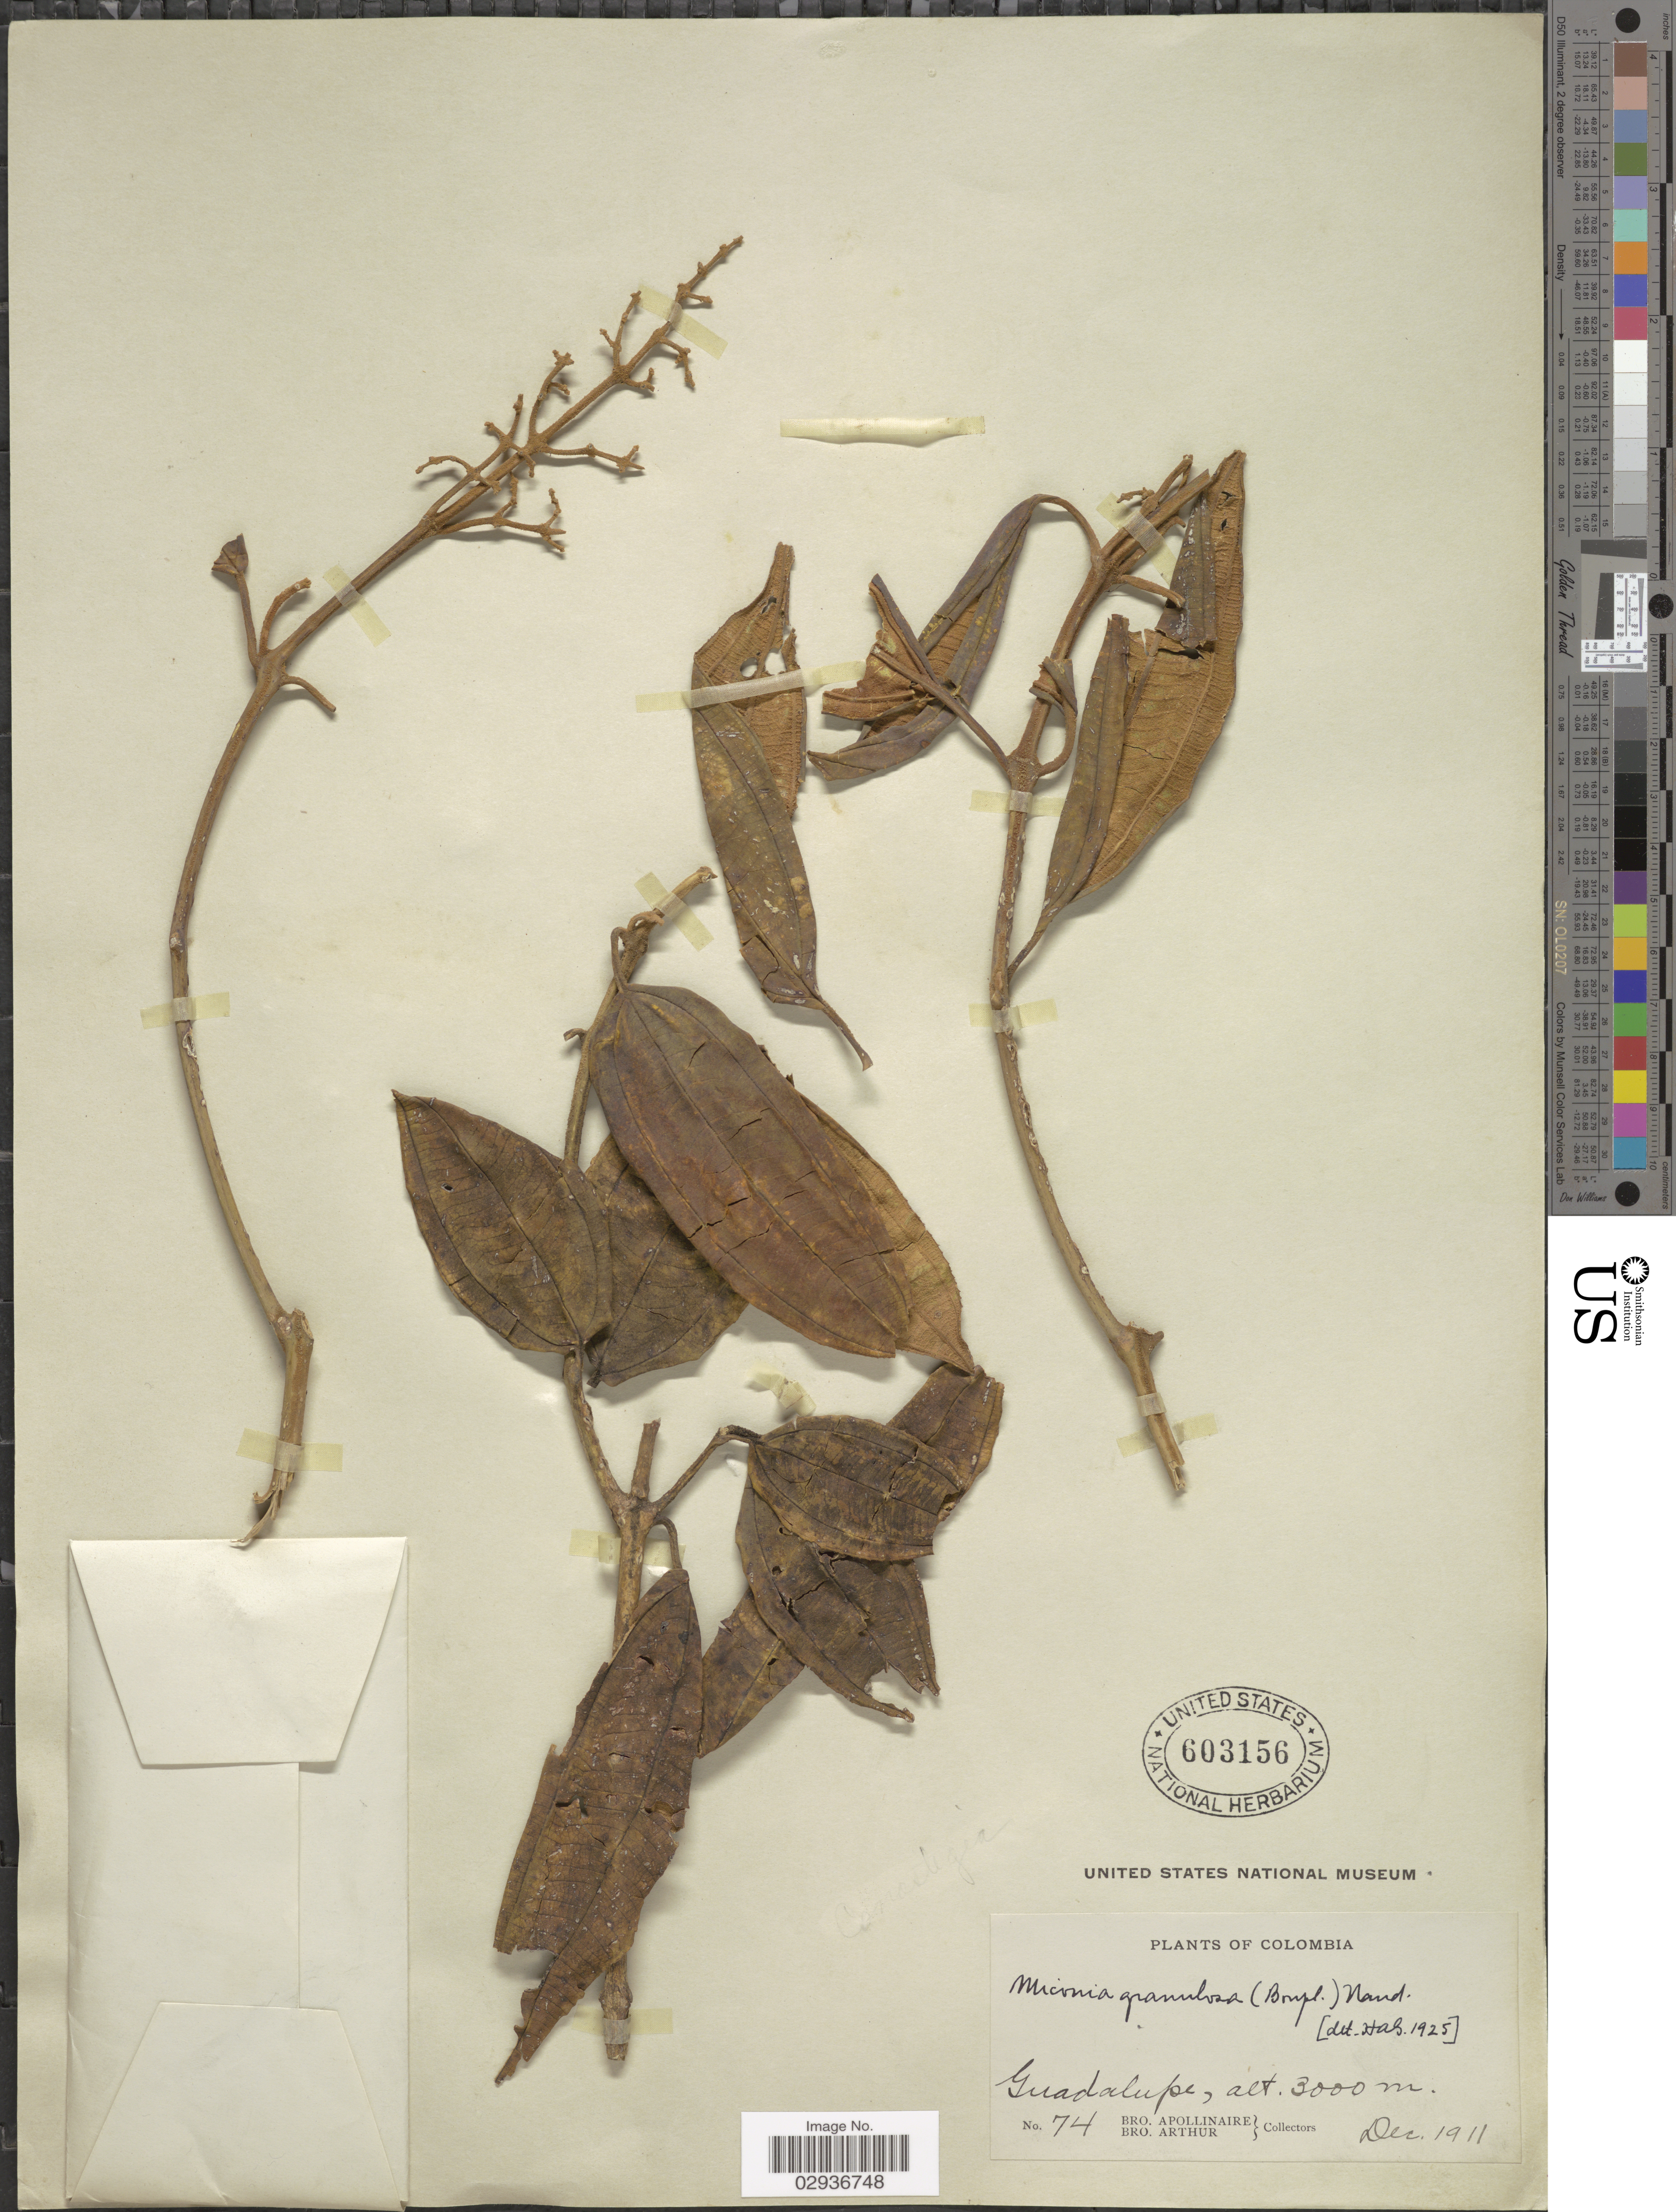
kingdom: Plantae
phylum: Tracheophyta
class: Magnoliopsida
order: Myrtales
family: Melastomataceae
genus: Miconia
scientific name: Miconia biappendiculata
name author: (Naudin) L. Uribe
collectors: Bro. Apollinaire & Bro. Arthur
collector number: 74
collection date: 1911-12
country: Colombia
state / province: Santander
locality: Guadalupe.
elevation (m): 3000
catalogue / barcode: US 603156